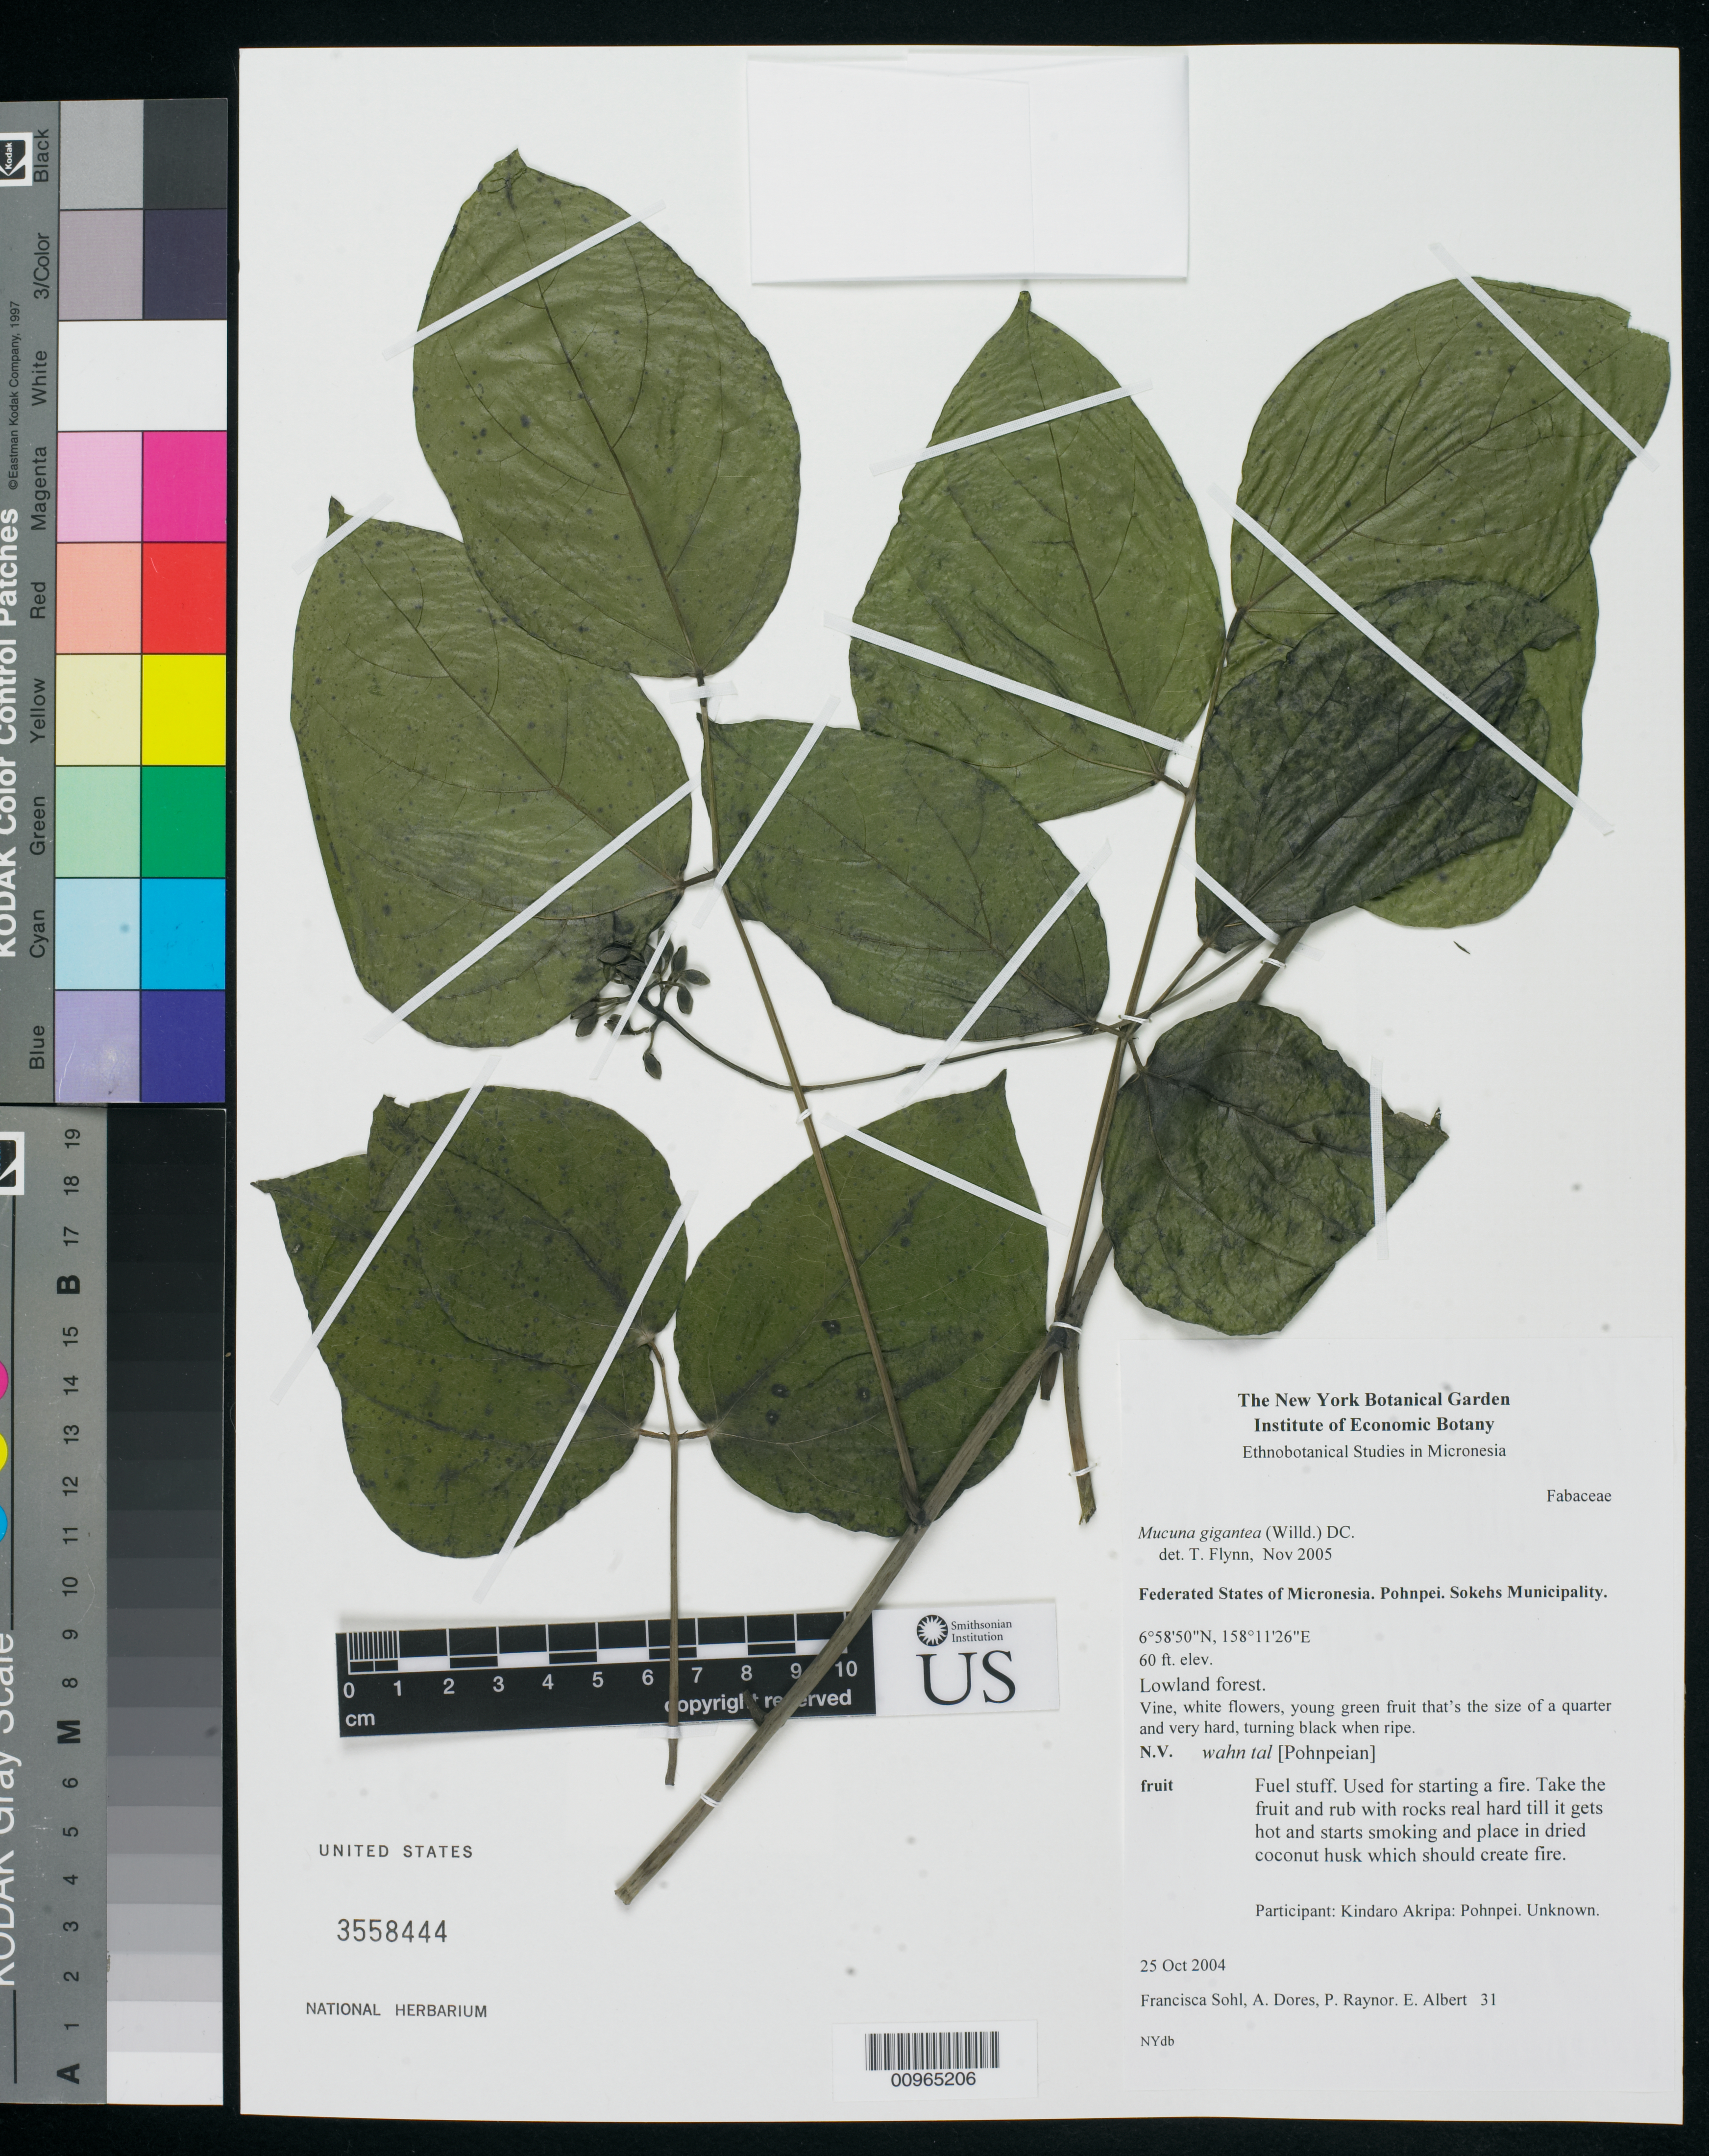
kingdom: Plantae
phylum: Tracheophyta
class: Magnoliopsida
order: Fabales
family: Fabaceae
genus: Mucuna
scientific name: Mucuna gigantea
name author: (Willd.) DC.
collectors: F. Sohl, A. Dores, A. Raynor & E. Albert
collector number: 31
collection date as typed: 25 Oct 2004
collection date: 2004-10-25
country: Micronesia, Federated States of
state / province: Pohnpei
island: Pohnpei [Ponape]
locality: Sokehs Muncipality, Pohnpei, Micronesia. Lowland forest.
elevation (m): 18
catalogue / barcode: US 3558444